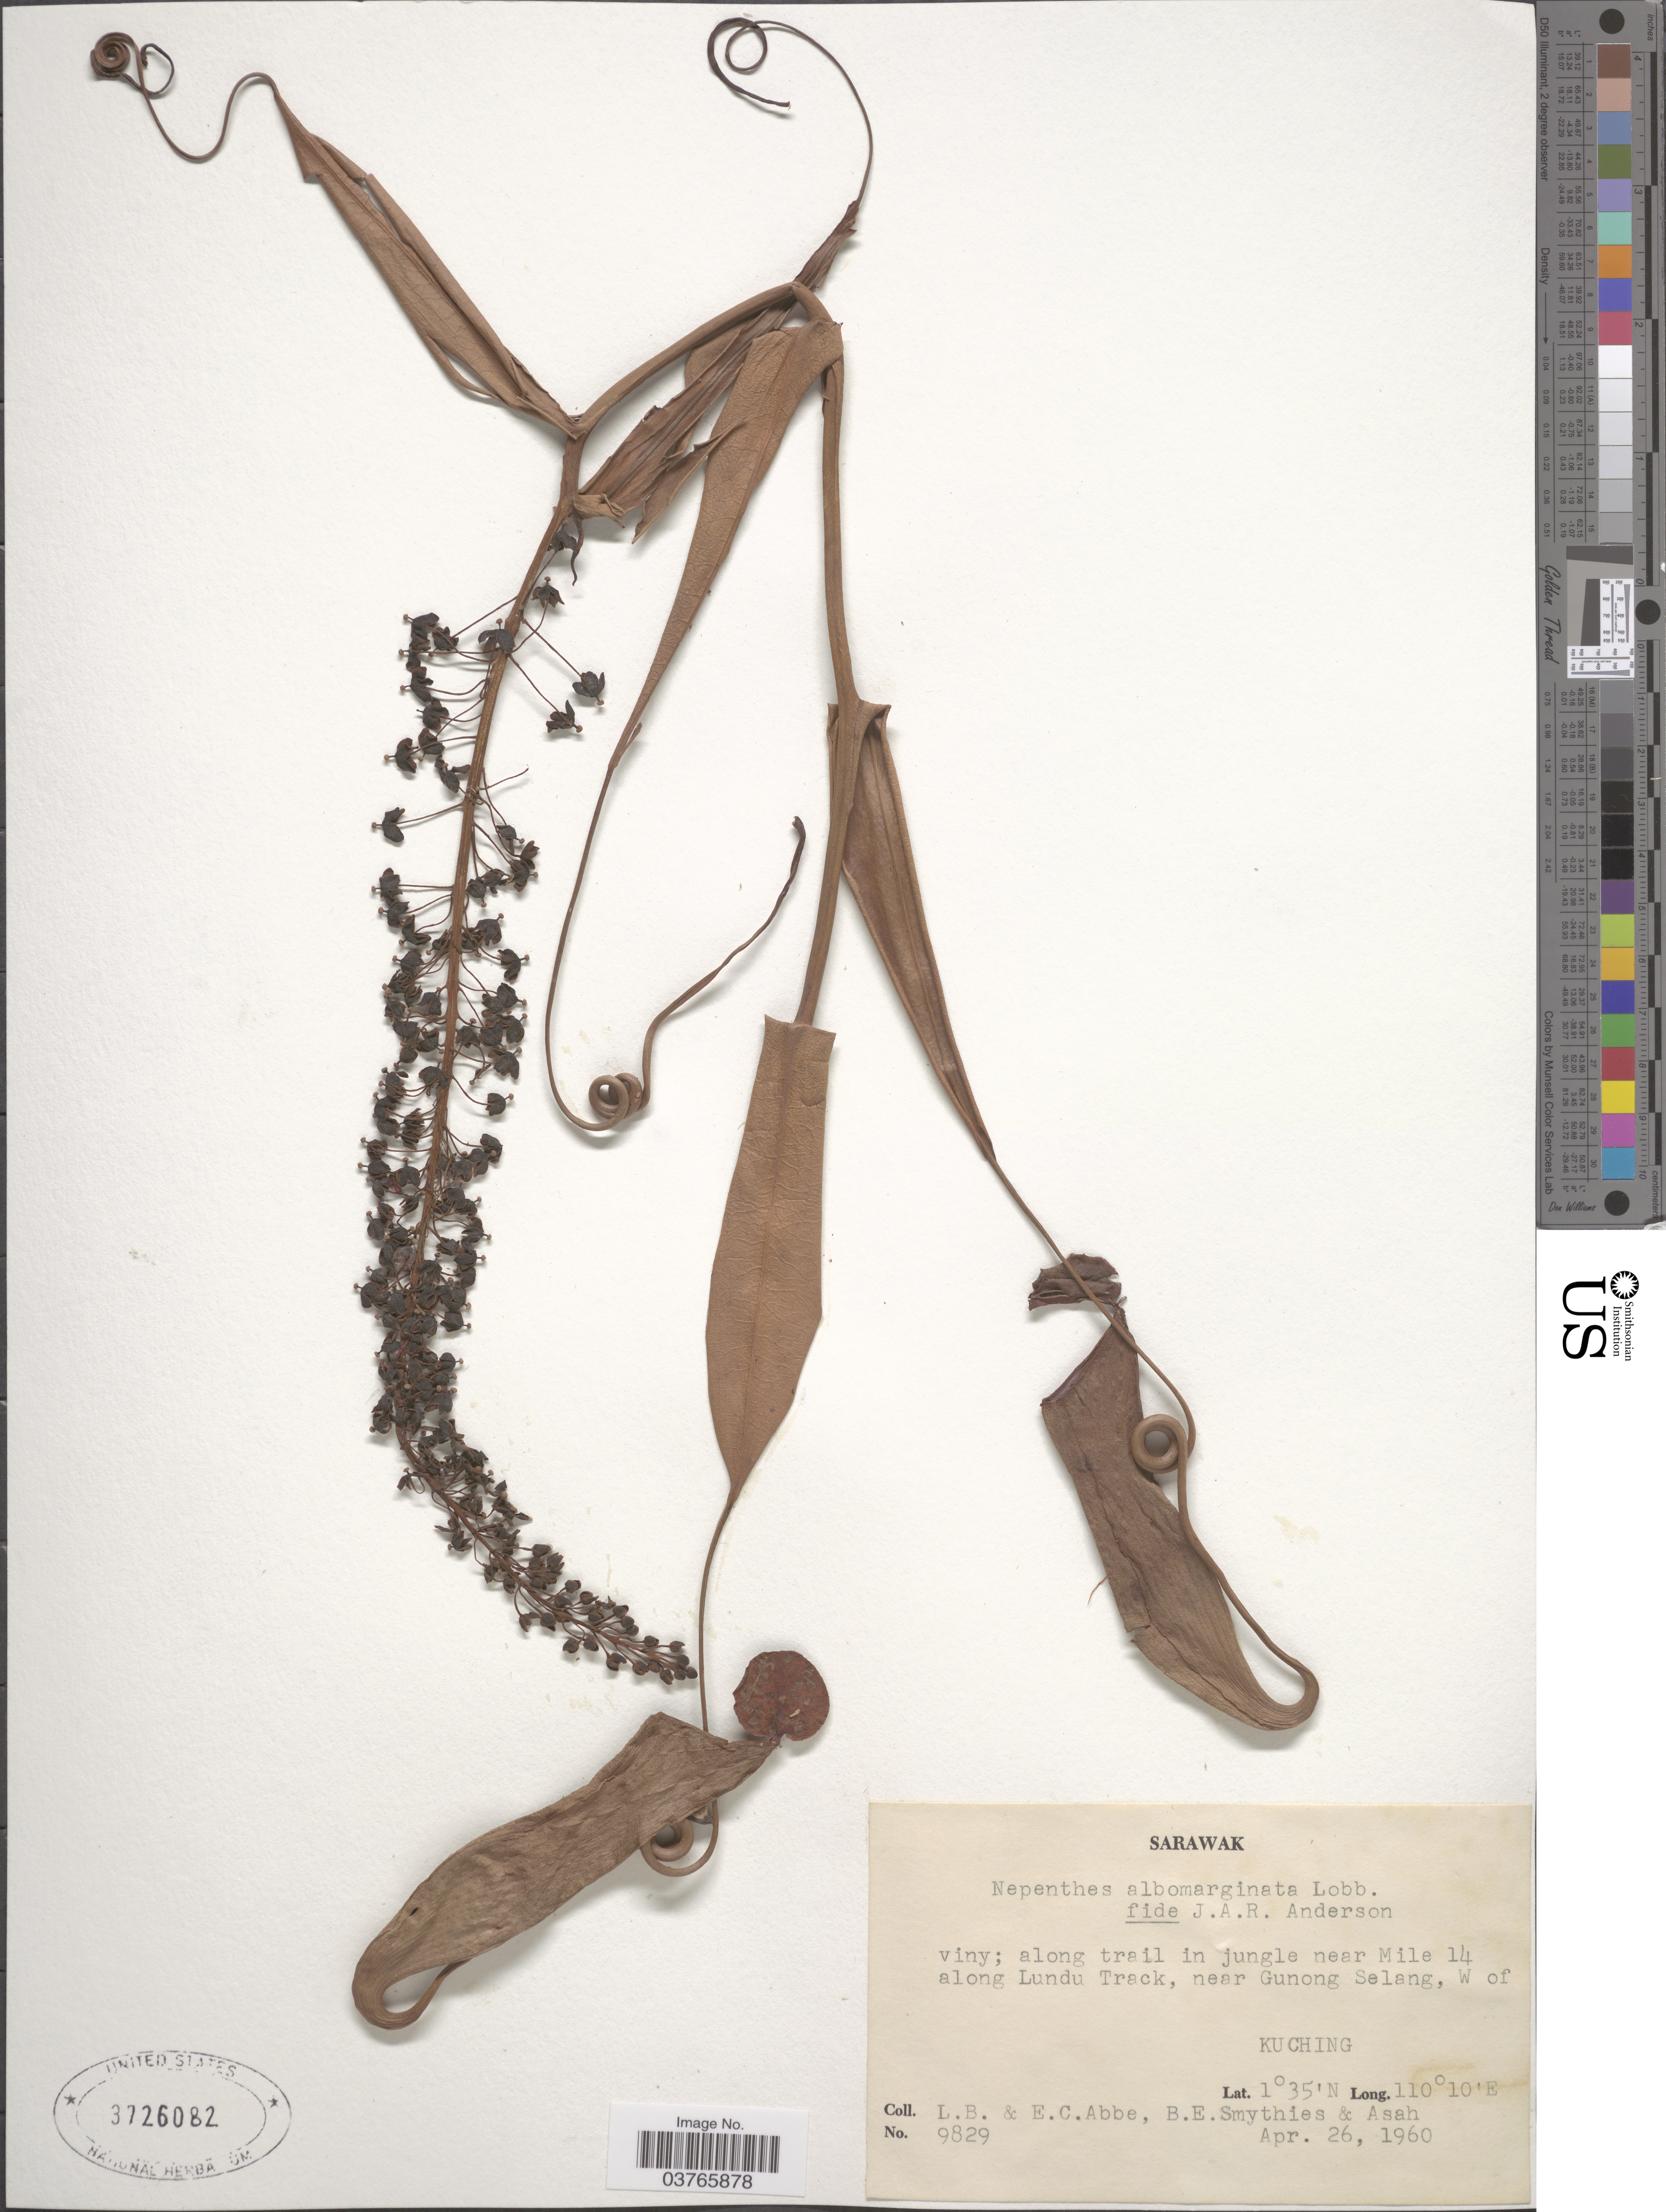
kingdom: Plantae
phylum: Tracheophyta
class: Magnoliopsida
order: Caryophyllales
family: Nepenthaceae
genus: Nepenthes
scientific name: Nepenthes albomarginata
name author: T. Lobb ex Lindl.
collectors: L. B. Abbe, E. C. Abbe, B.E. Smythies & Asah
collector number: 9829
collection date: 1960-04-26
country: Malaysia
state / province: Sarawak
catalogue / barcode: US 3726082